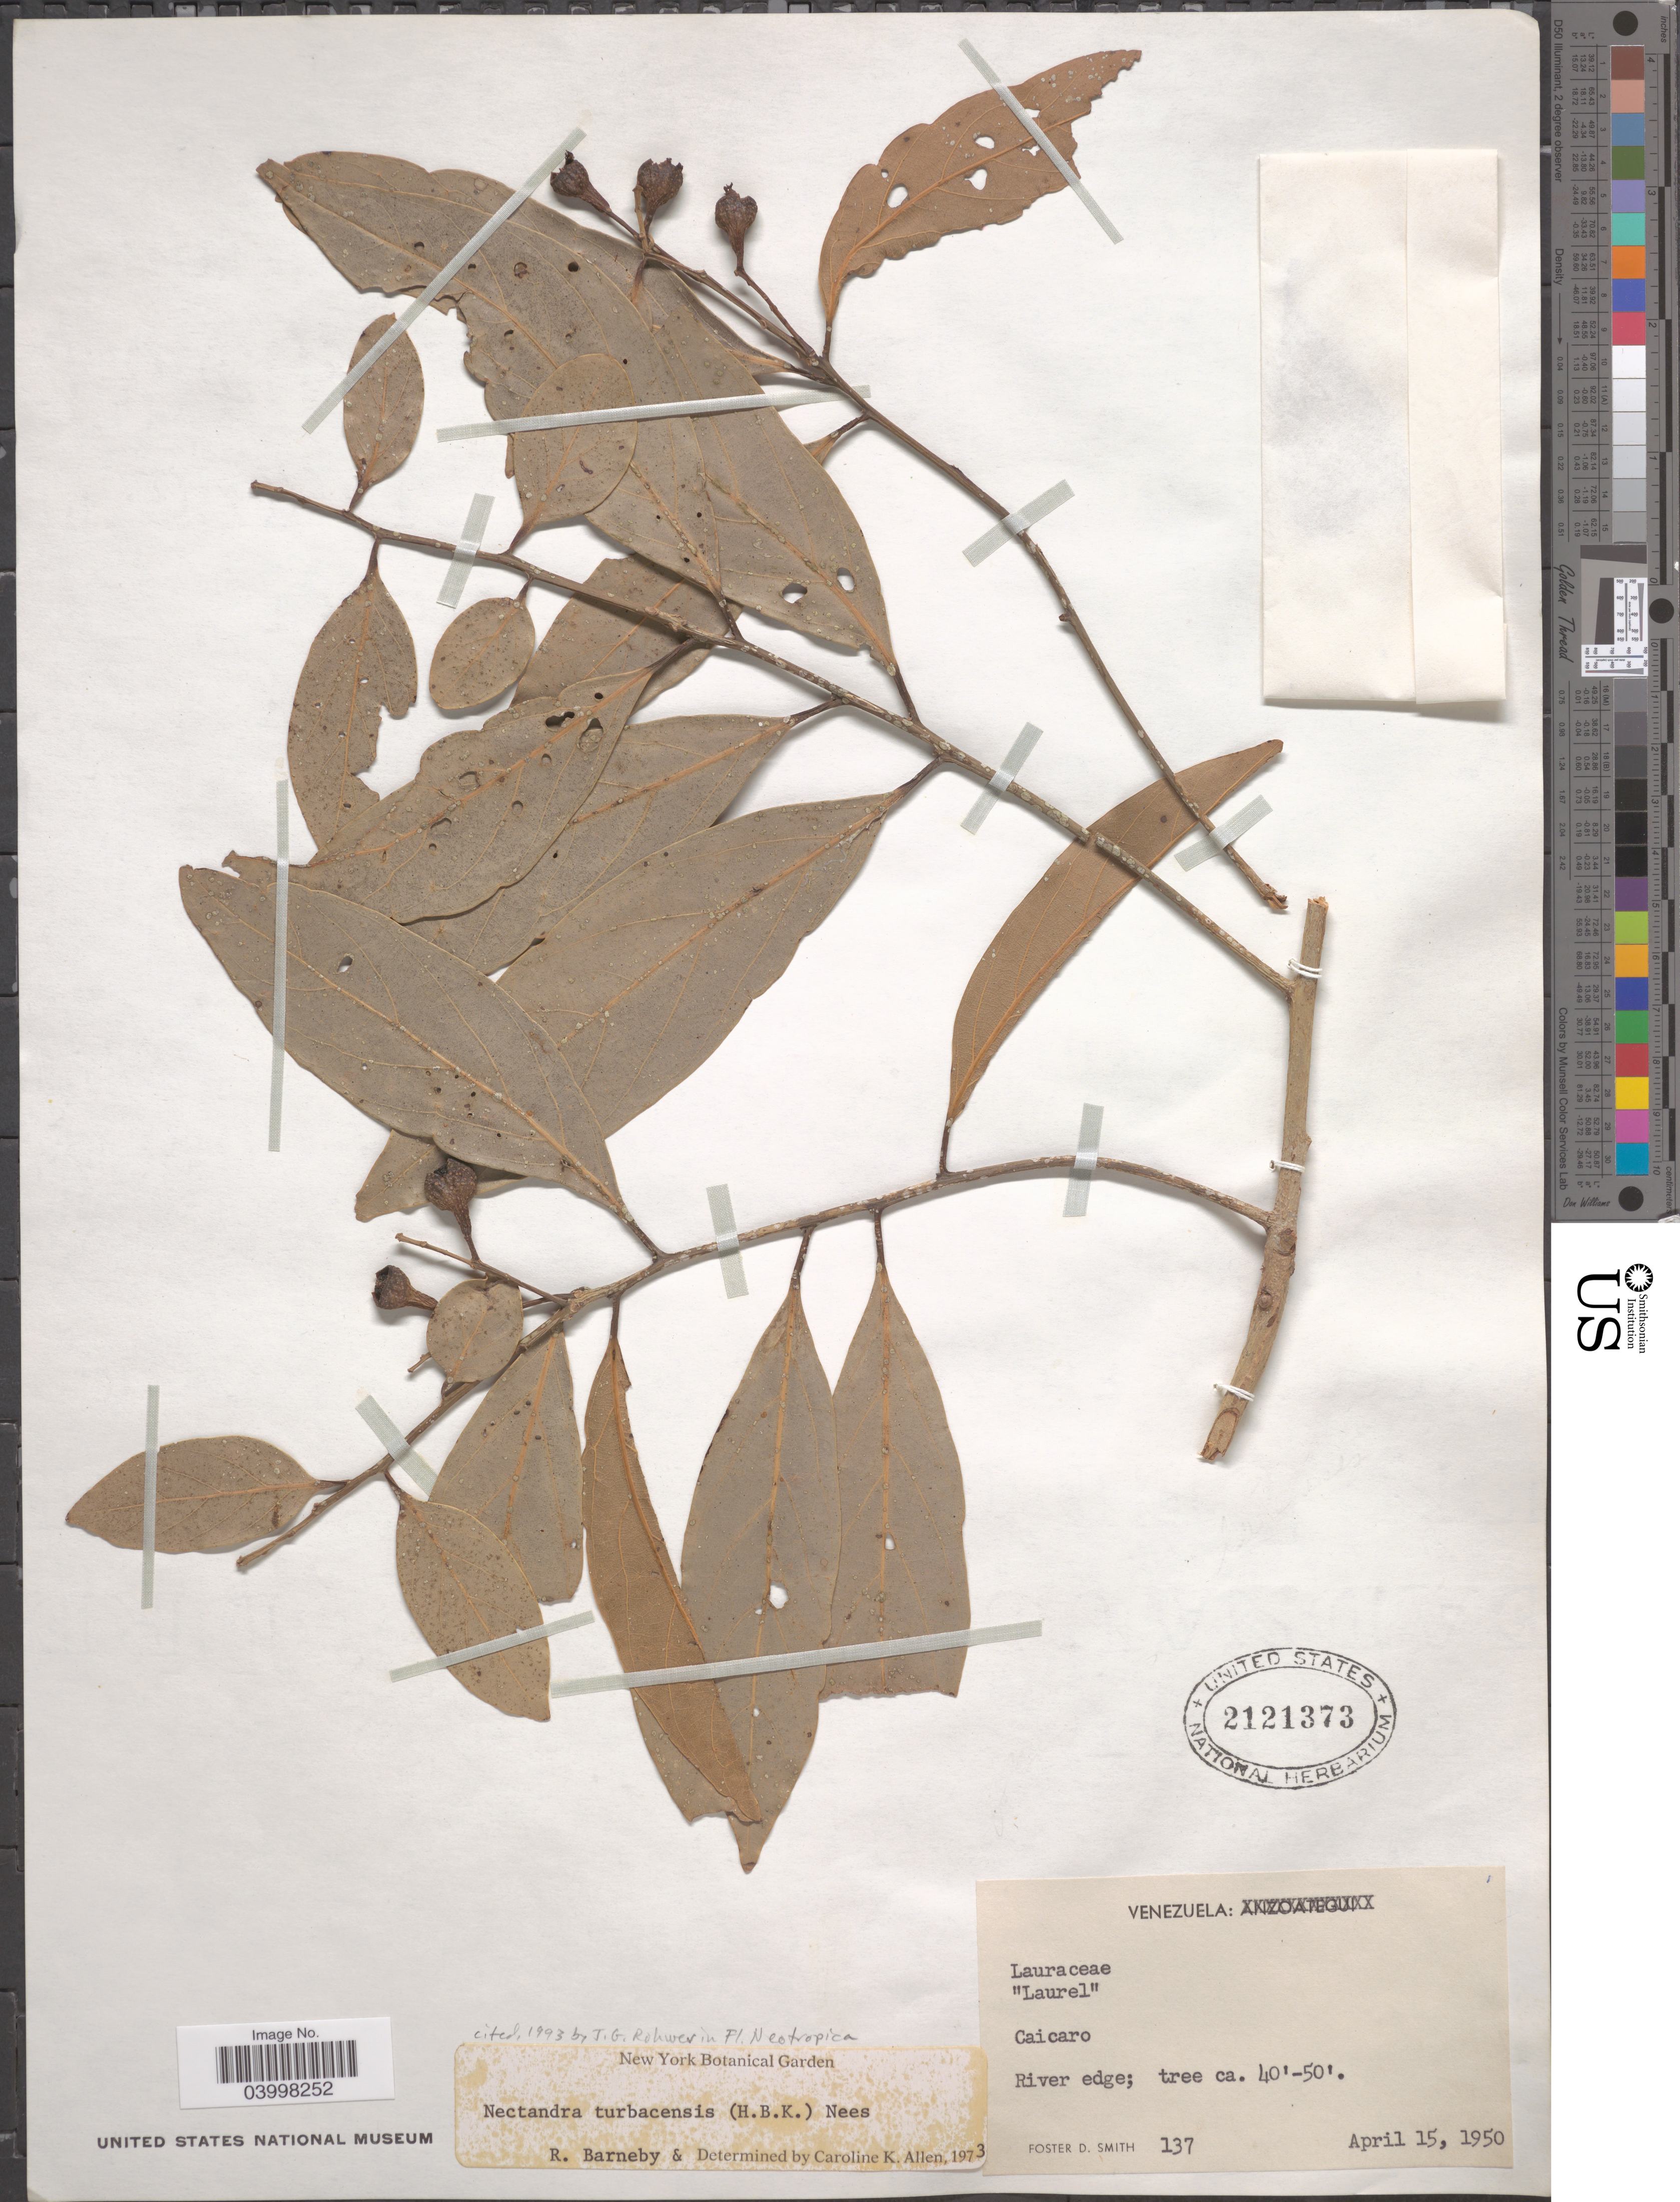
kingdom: Plantae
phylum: Tracheophyta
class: Magnoliopsida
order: Laurales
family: Lauraceae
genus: Nectandra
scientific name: Nectandra turbacensis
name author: (Kunth) Nees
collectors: F. Smith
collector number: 137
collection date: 1950-04-15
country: Venezuela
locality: Caicaro.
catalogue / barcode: US 2121373